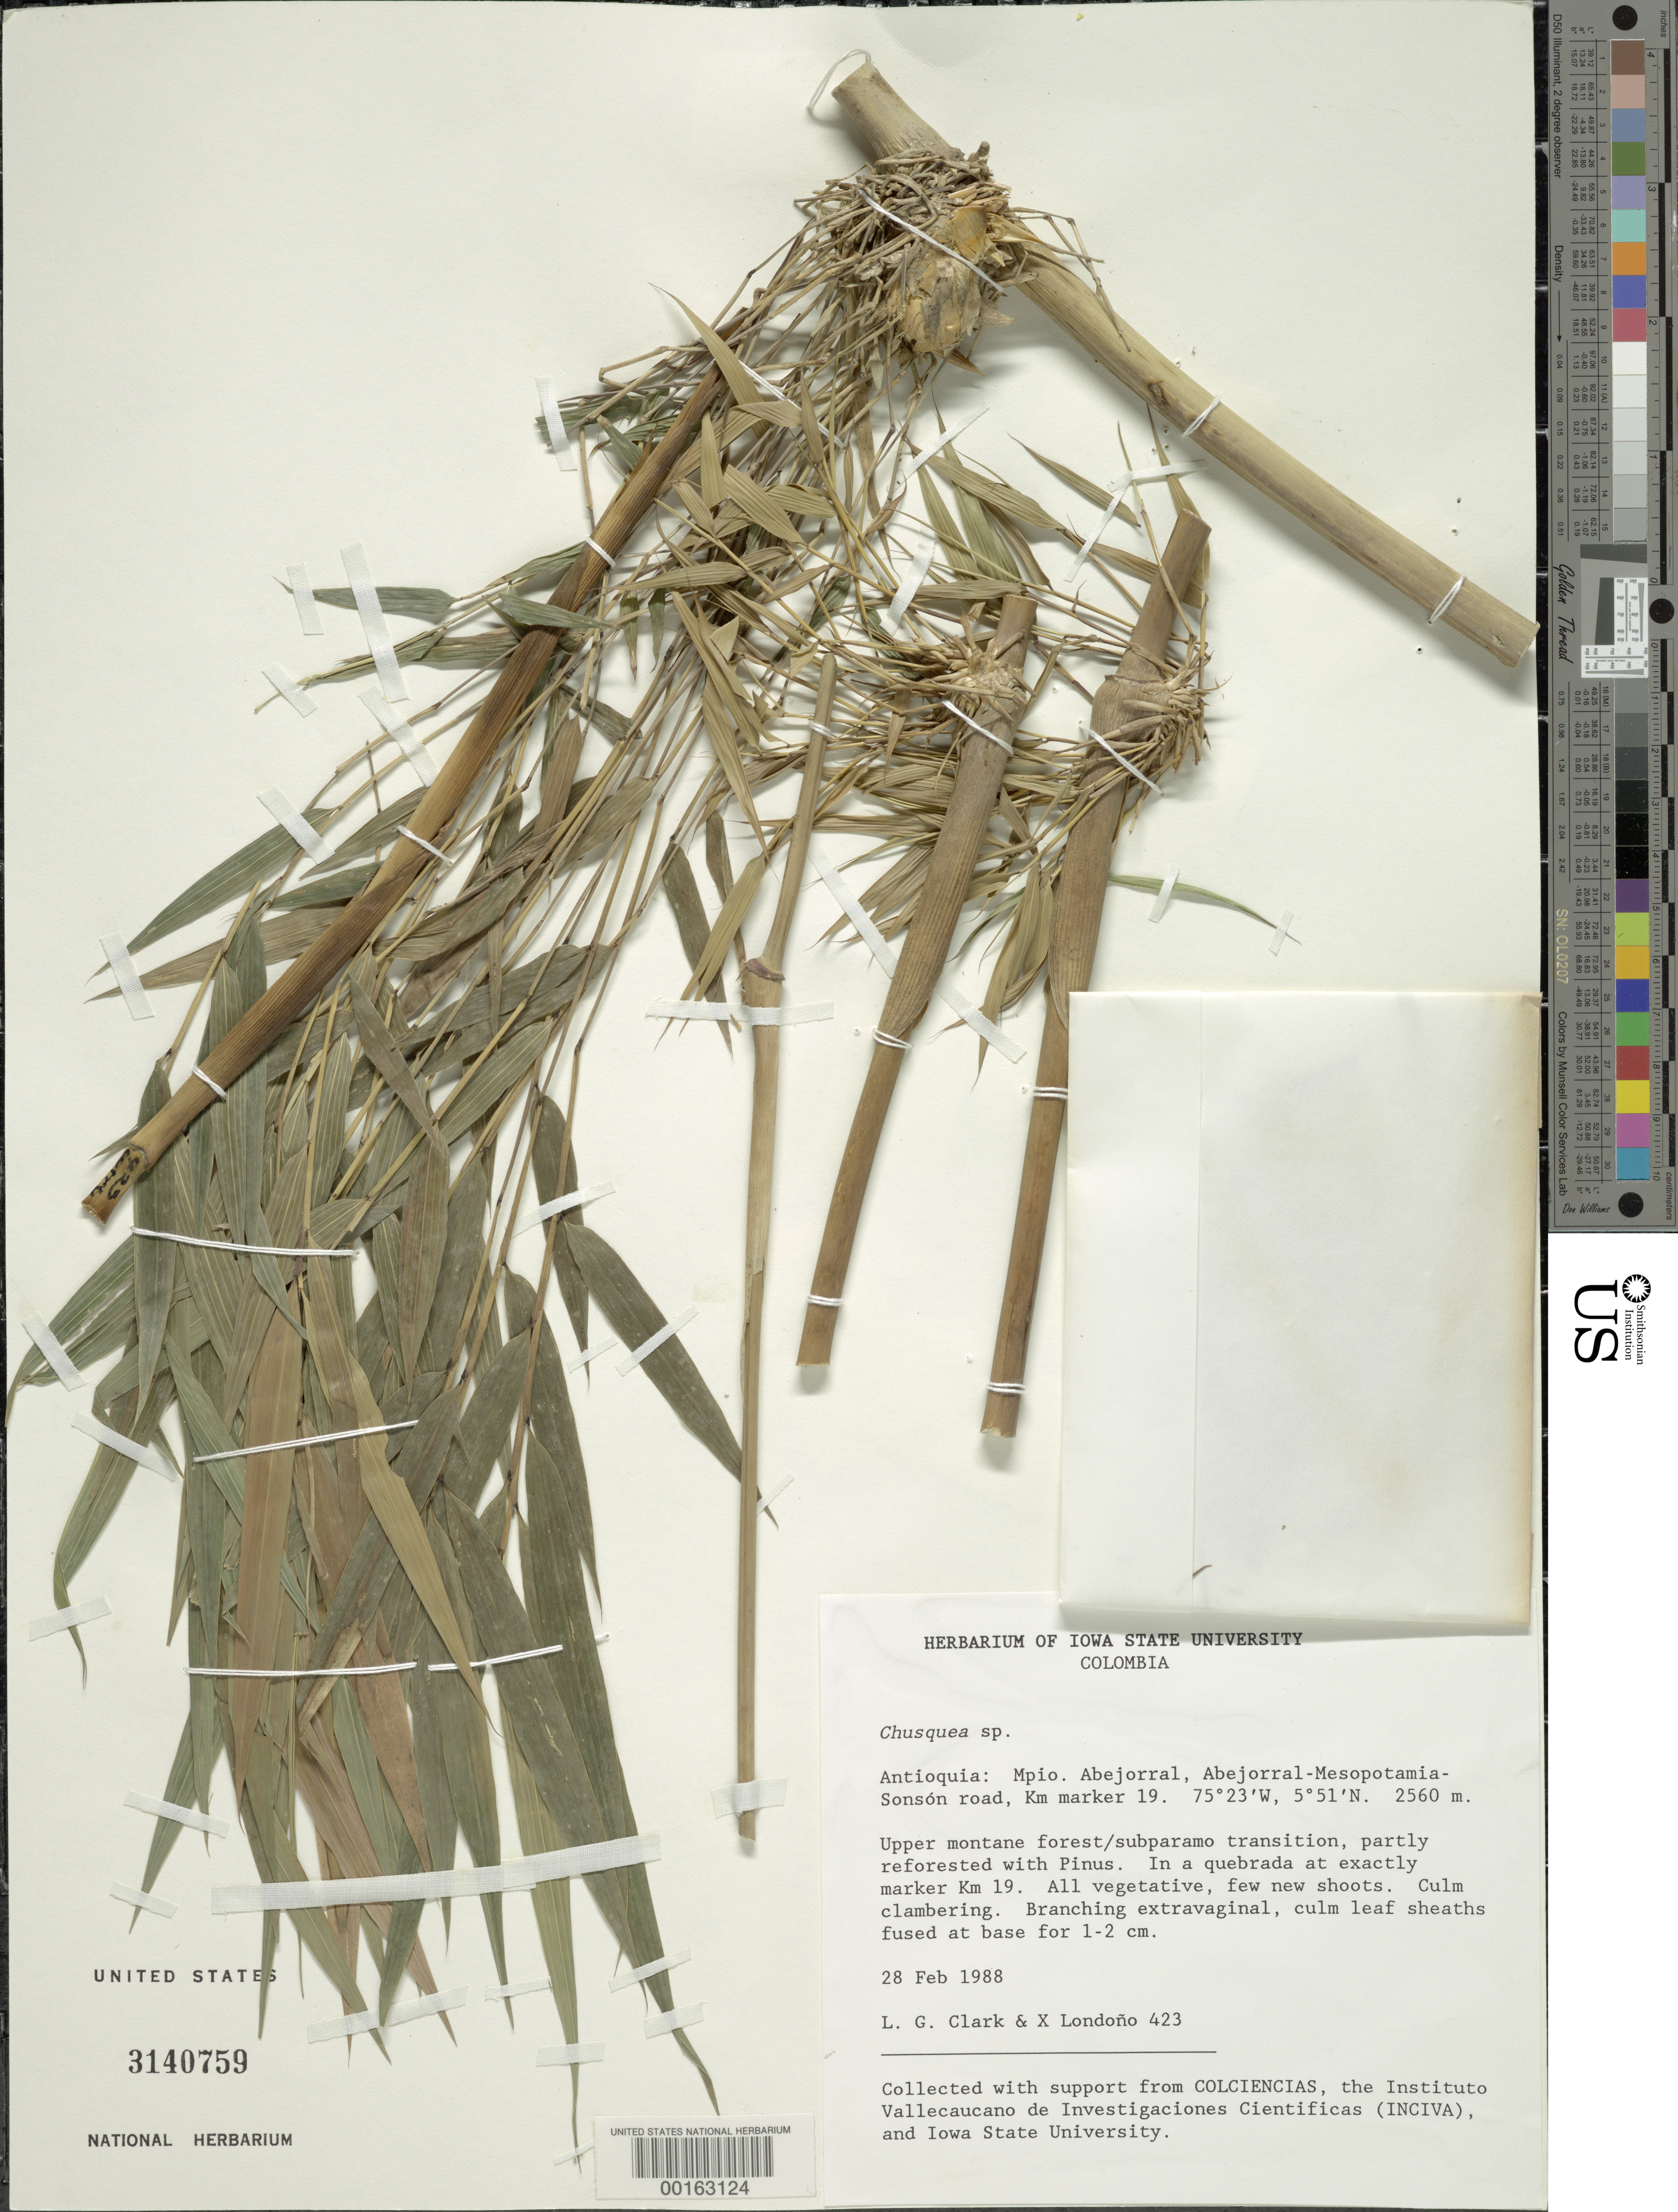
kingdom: Plantae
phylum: Tracheophyta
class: Liliopsida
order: Poales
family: Poaceae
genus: Chusquea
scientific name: Chusquea sp.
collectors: L. G. Clark & X. Londoño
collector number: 423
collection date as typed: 28 Feb 1988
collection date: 1988-02-28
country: Colombia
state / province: Antioquia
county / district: Abejorral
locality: Mun. Abejorral, Abejorral-Mesopotamia-Sonson Road, km marker 19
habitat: Upper montane forest/subparamo transition, partly reforested with pinus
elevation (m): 2560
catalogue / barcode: US 3140759